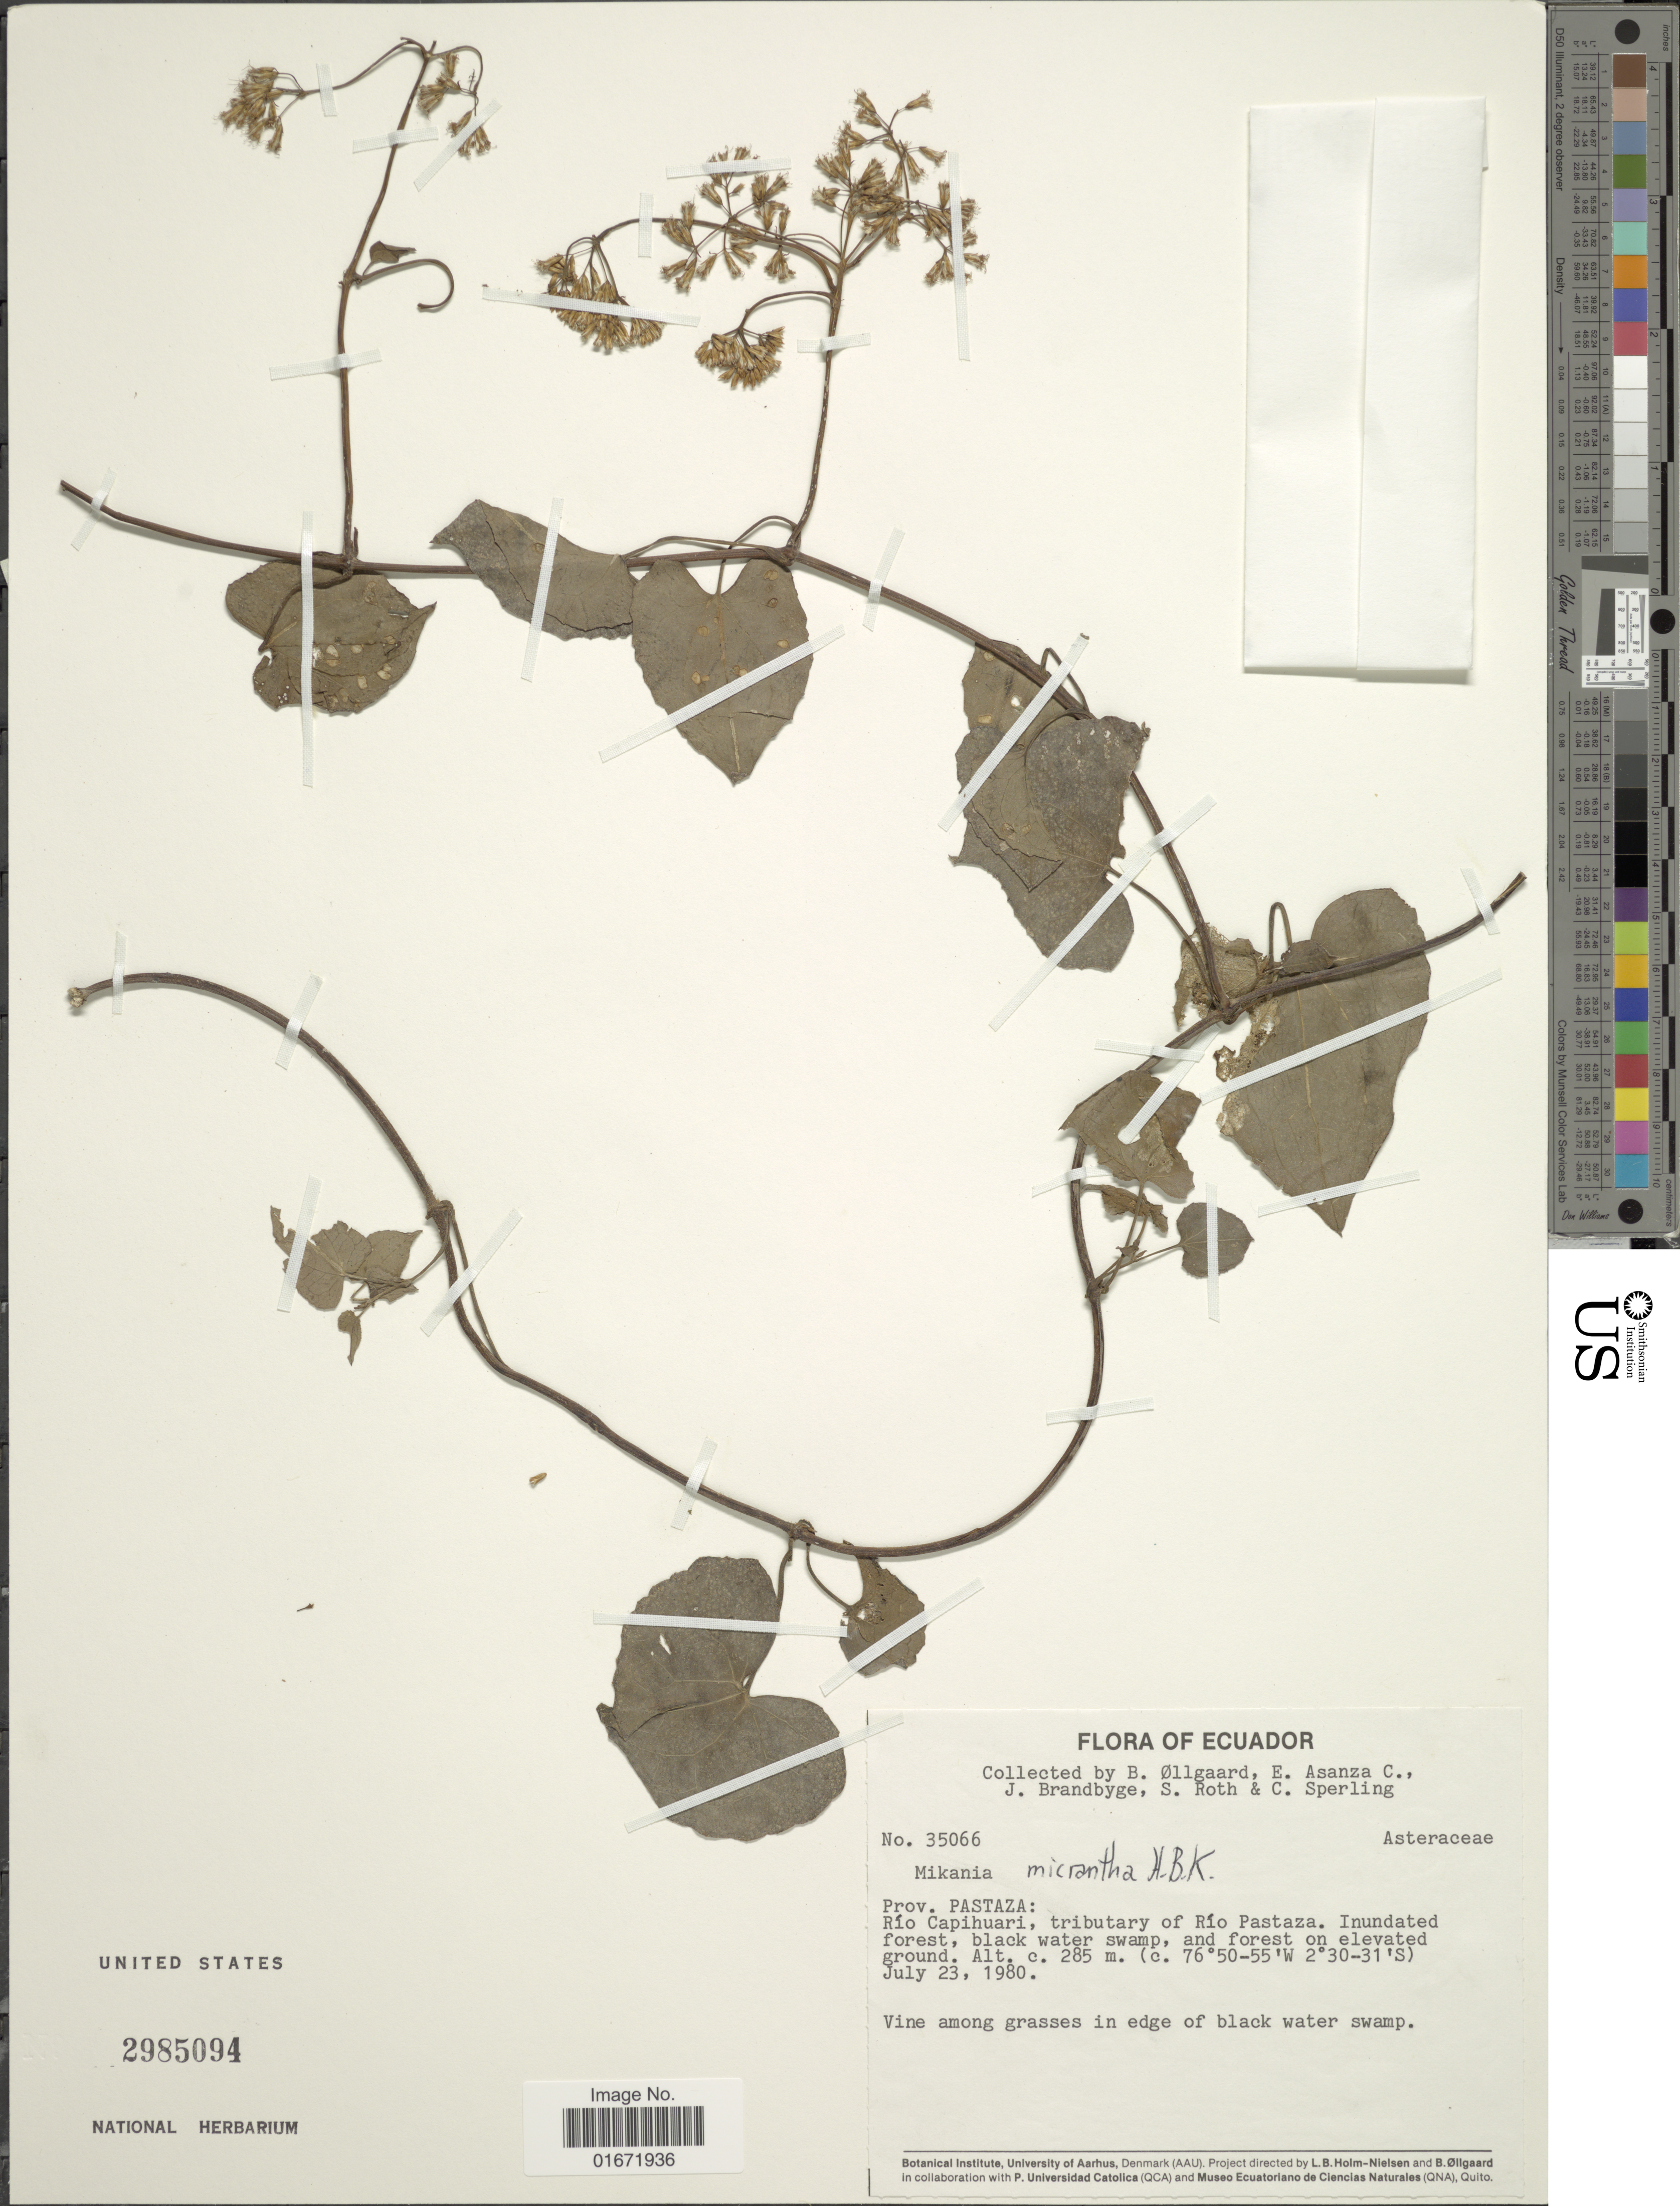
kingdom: Plantae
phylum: Tracheophyta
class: Magnoliopsida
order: Asterales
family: Asteraceae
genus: Mikania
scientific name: Mikania micrantha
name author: Kunth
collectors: B. Øllgaard, E. Asanza C., J. Brandbyge, S. Roth & C. Sperling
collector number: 35066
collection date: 1980-07-23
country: Ecuador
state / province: Pastaza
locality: Prov. Pastaza: Río Capihuari, tributary of Río Pastaza. Inundated forest, black water swamp, and forest on elevated ground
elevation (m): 285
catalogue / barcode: US 2985094